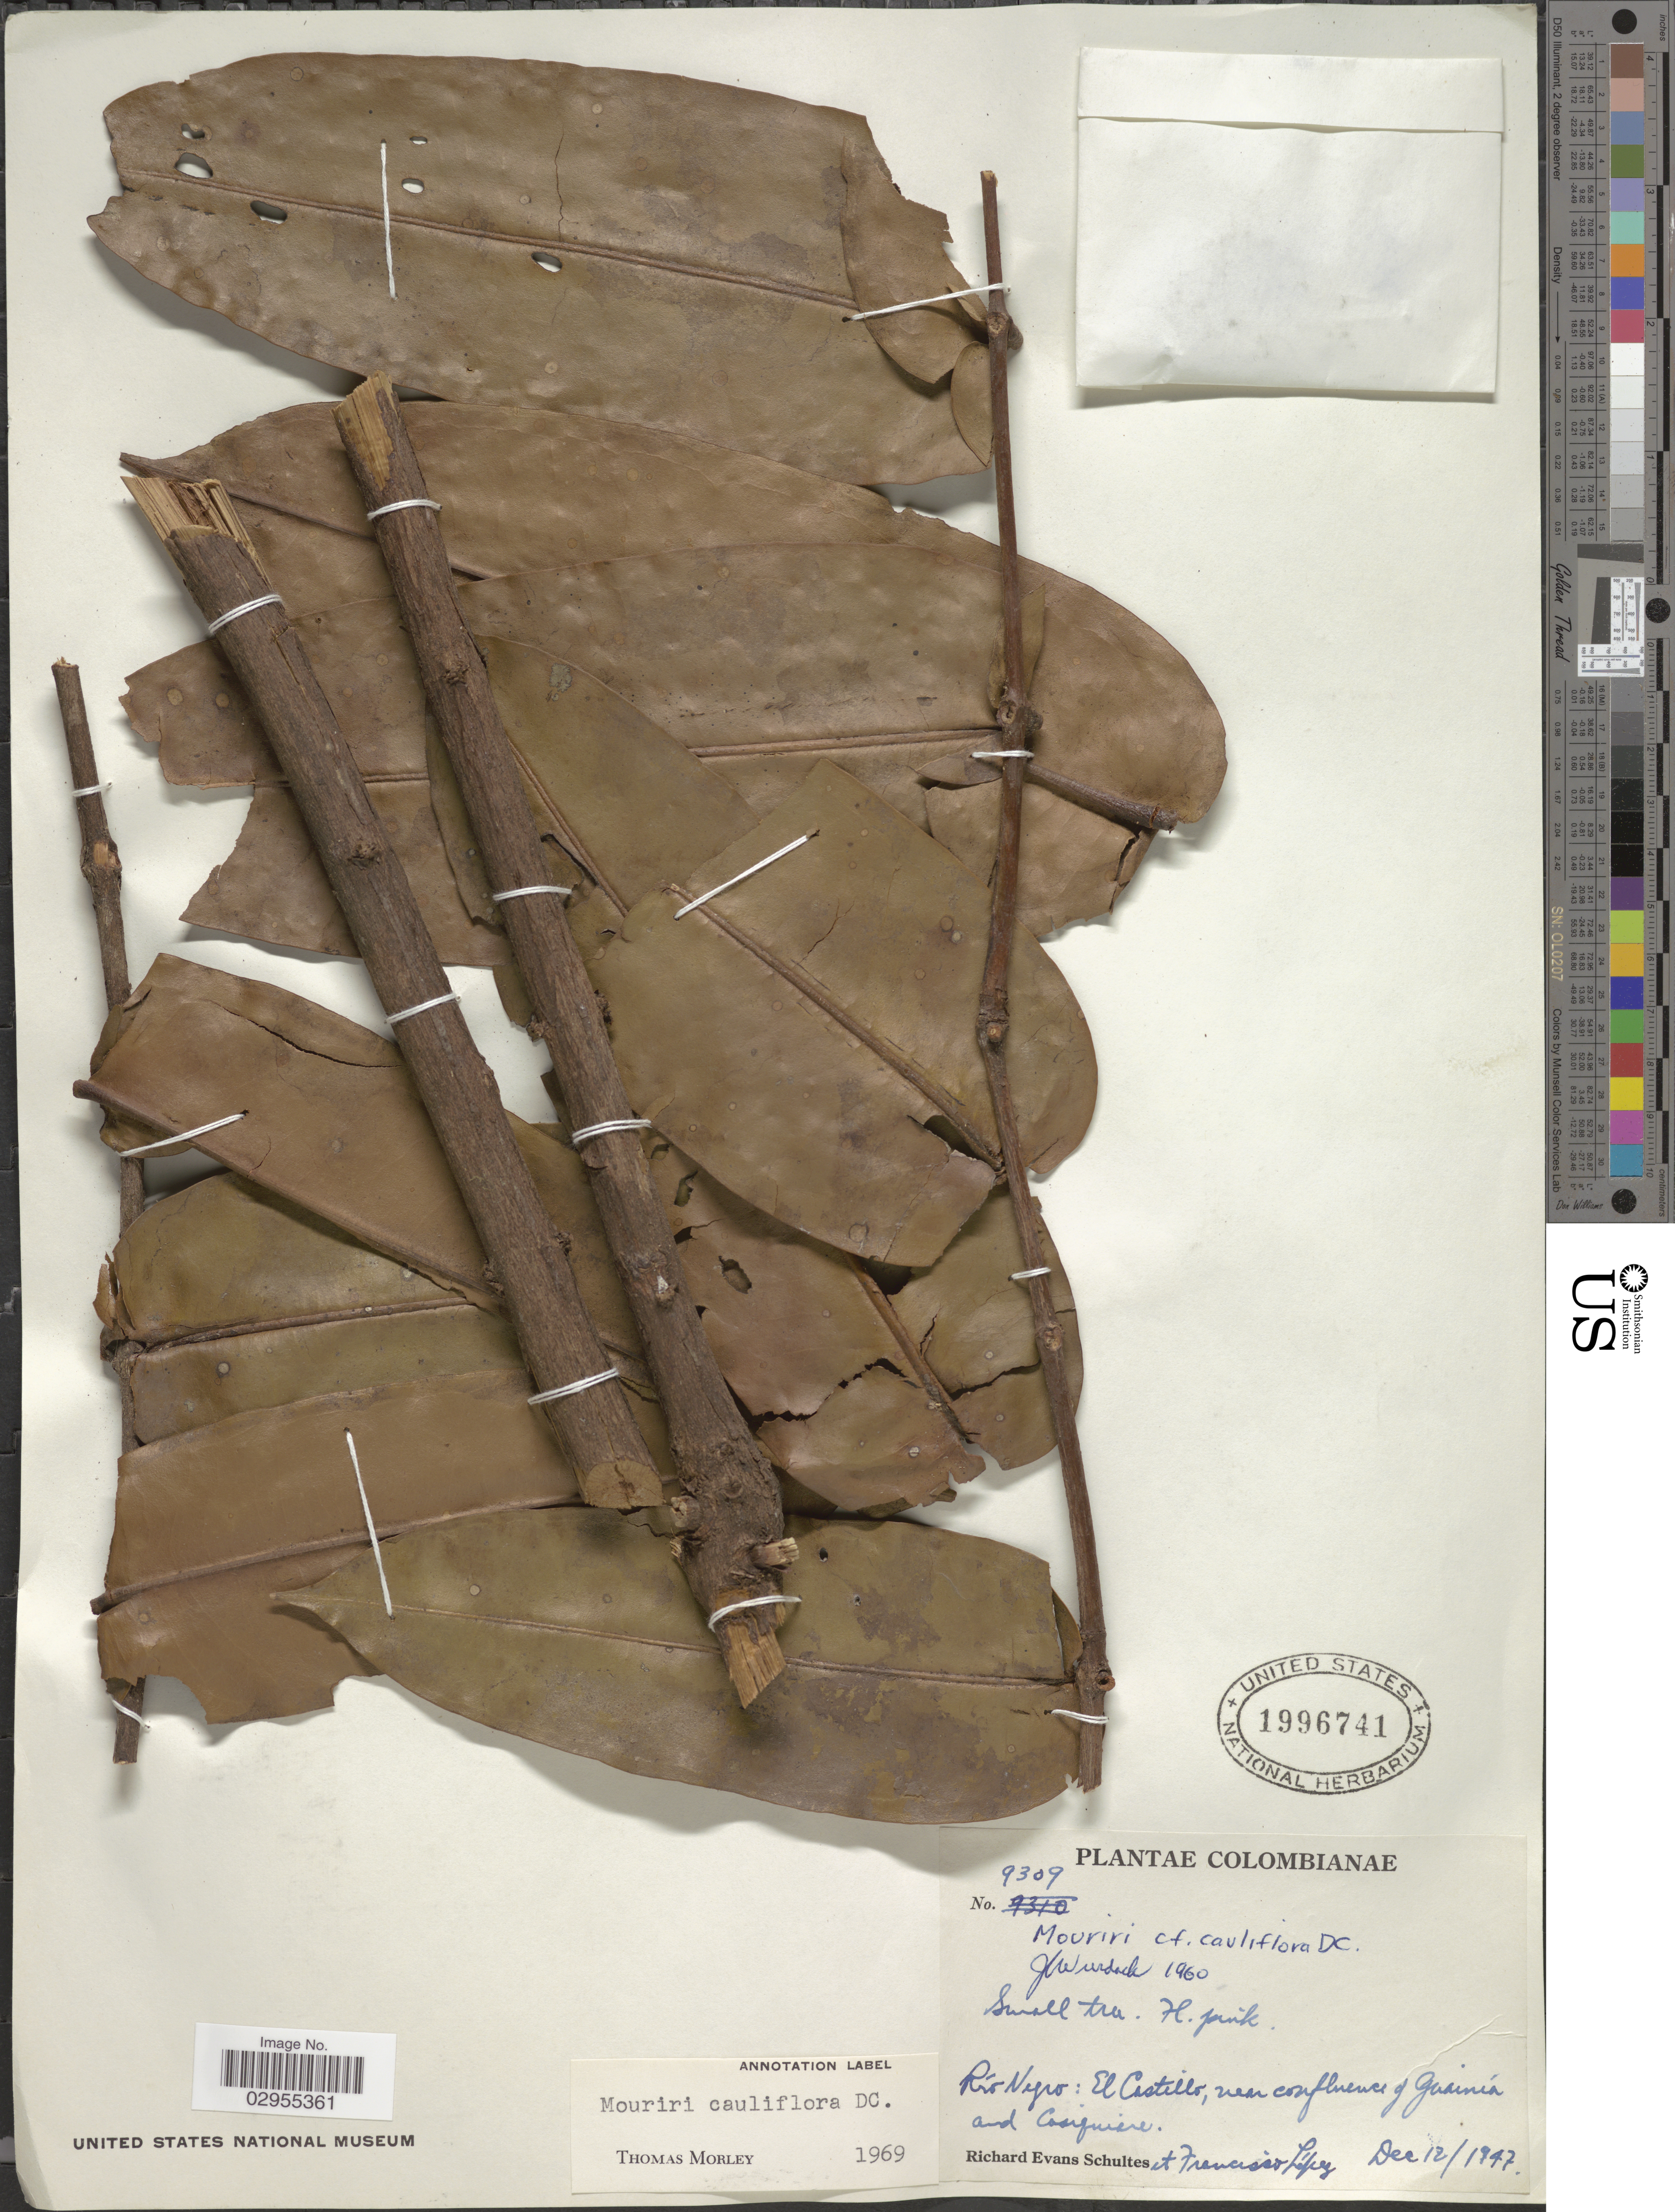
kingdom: Plantae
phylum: Tracheophyta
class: Magnoliopsida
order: Myrtales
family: Melastomataceae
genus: Mouriri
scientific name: Mouriri cauliflora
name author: DC.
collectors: R. E. Schultes & F. Lopéz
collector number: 9309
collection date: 1947-12-12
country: Colombia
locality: Río Negro: El Castillo, near confluence of Guainia and Casiquiare.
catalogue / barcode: US 1996741